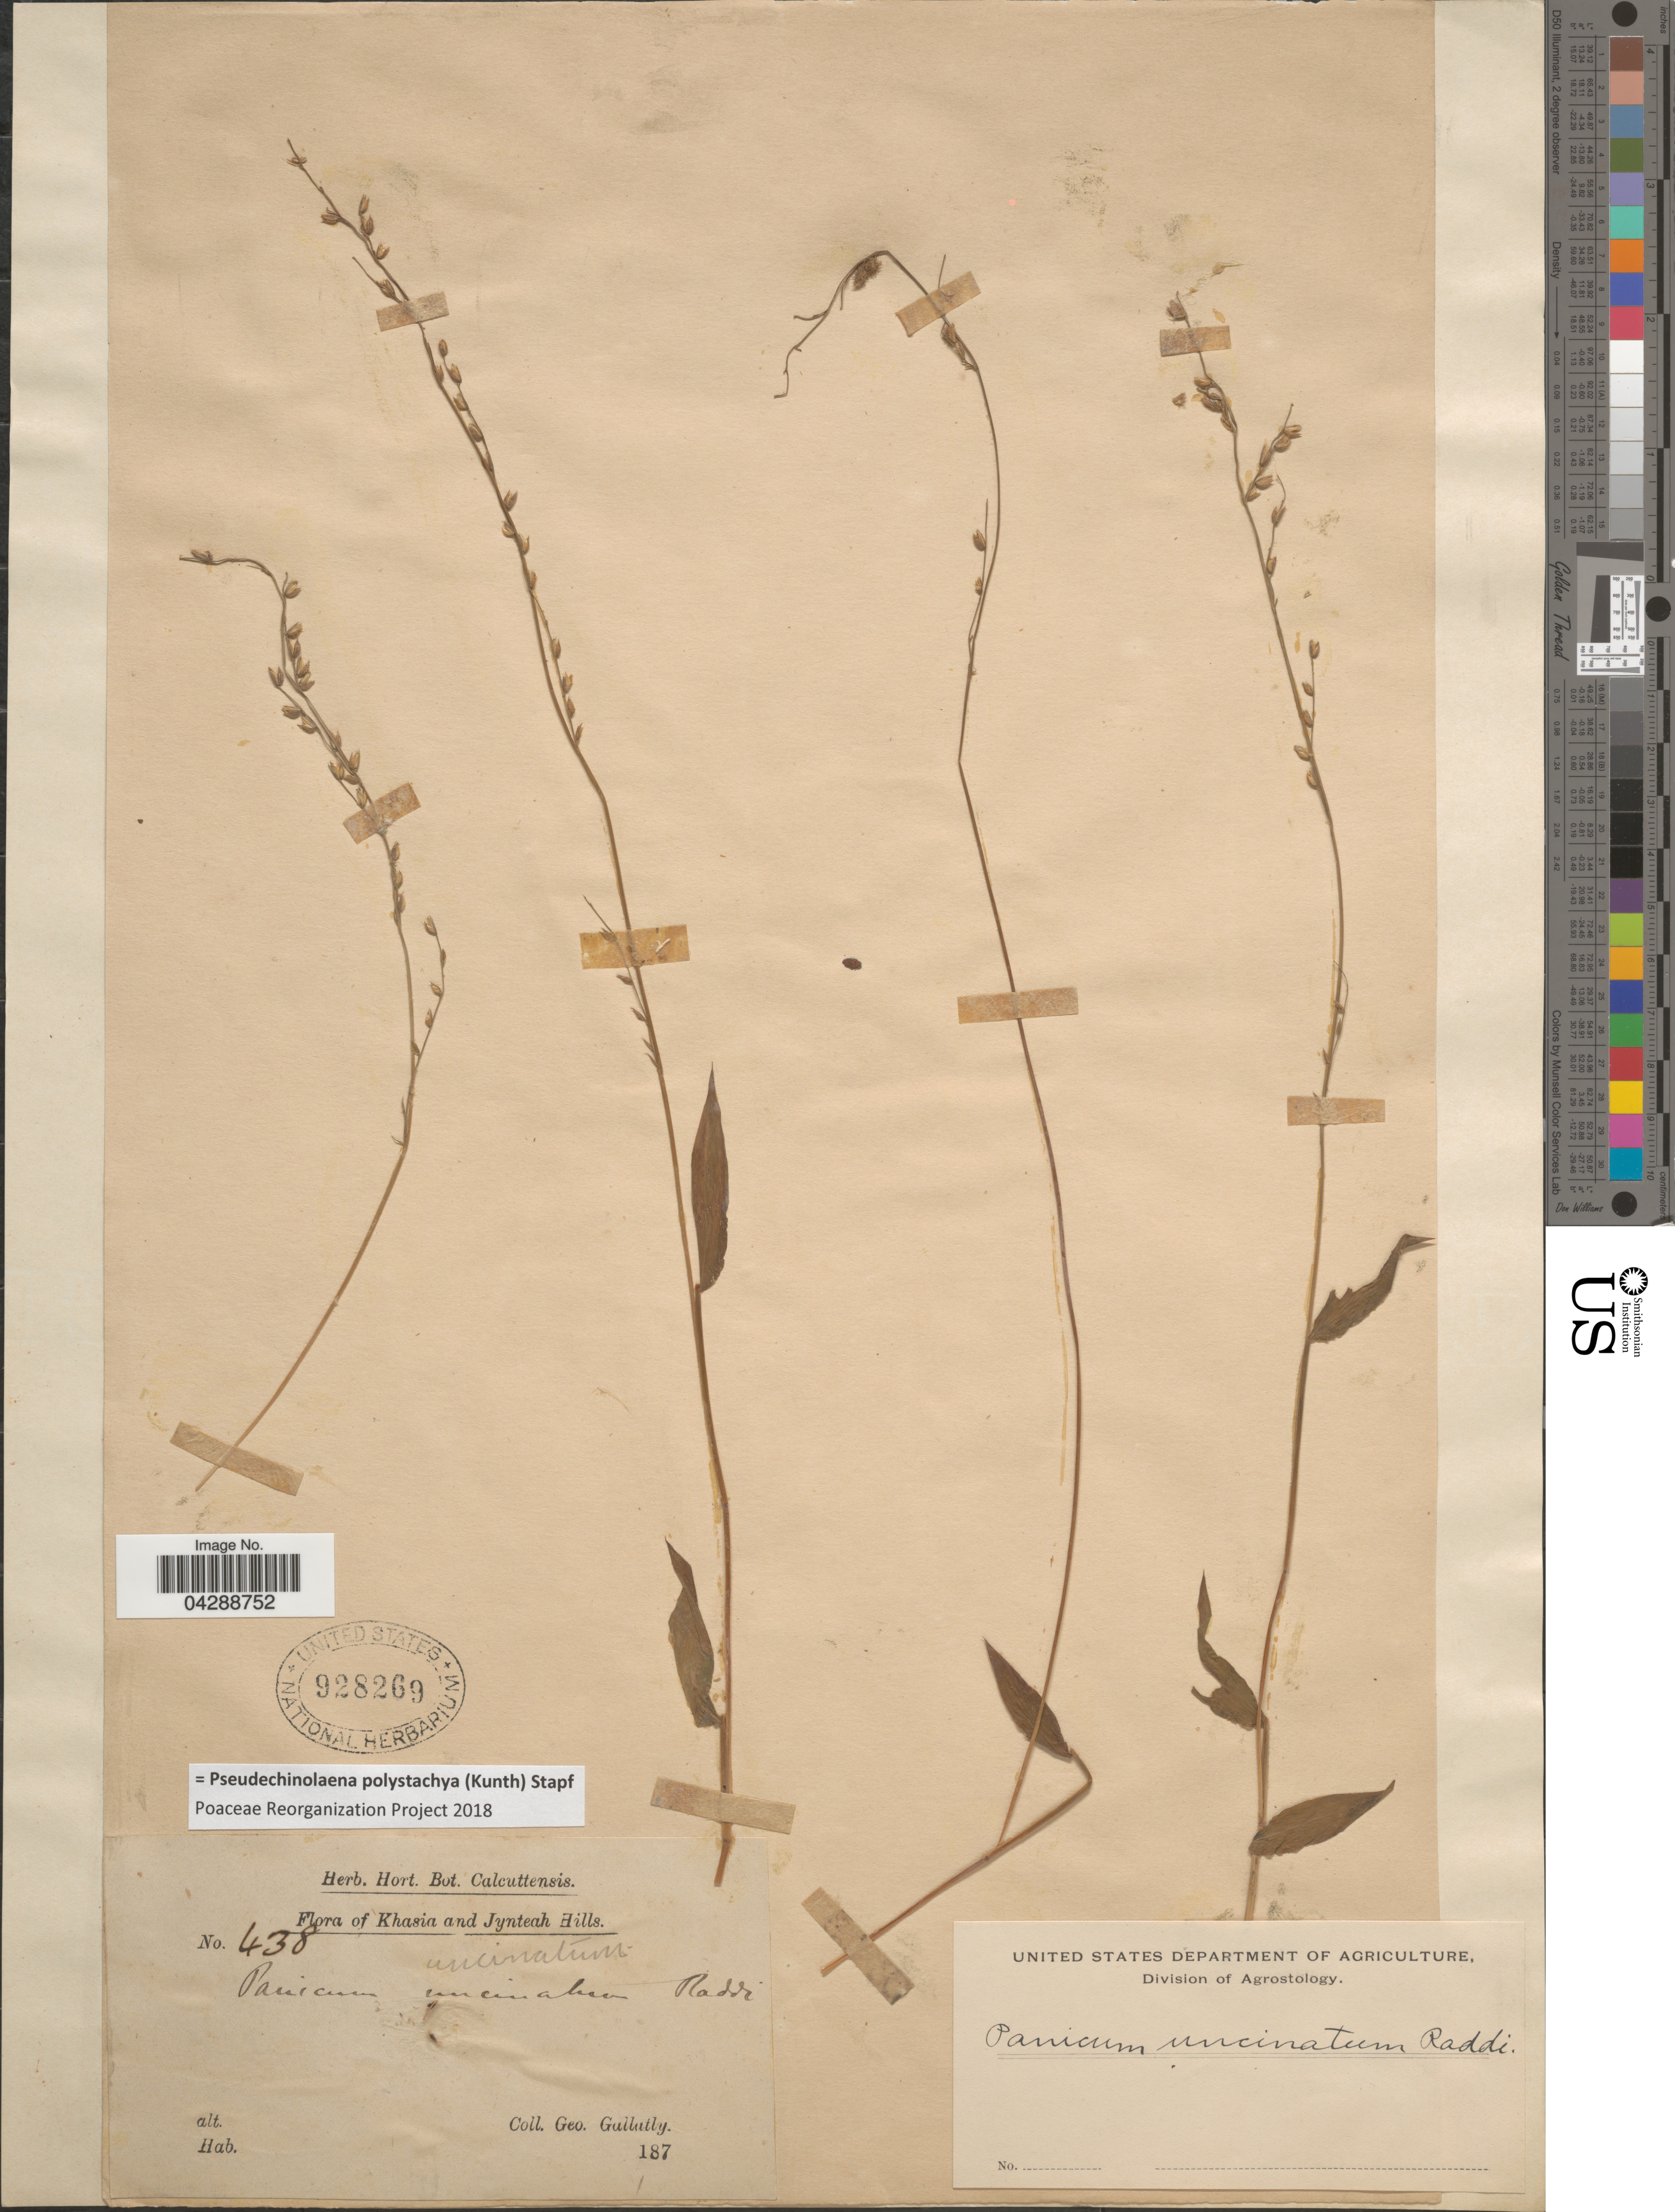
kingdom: Plantae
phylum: Tracheophyta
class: Liliopsida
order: Poales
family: Poaceae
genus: Pseudechinolaena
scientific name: Pseudechinolaena polystachya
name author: (Kunth) Stapf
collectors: G. Gallatly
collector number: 438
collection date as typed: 187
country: India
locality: Khasia and Jynteah Hills.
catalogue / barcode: US 928269